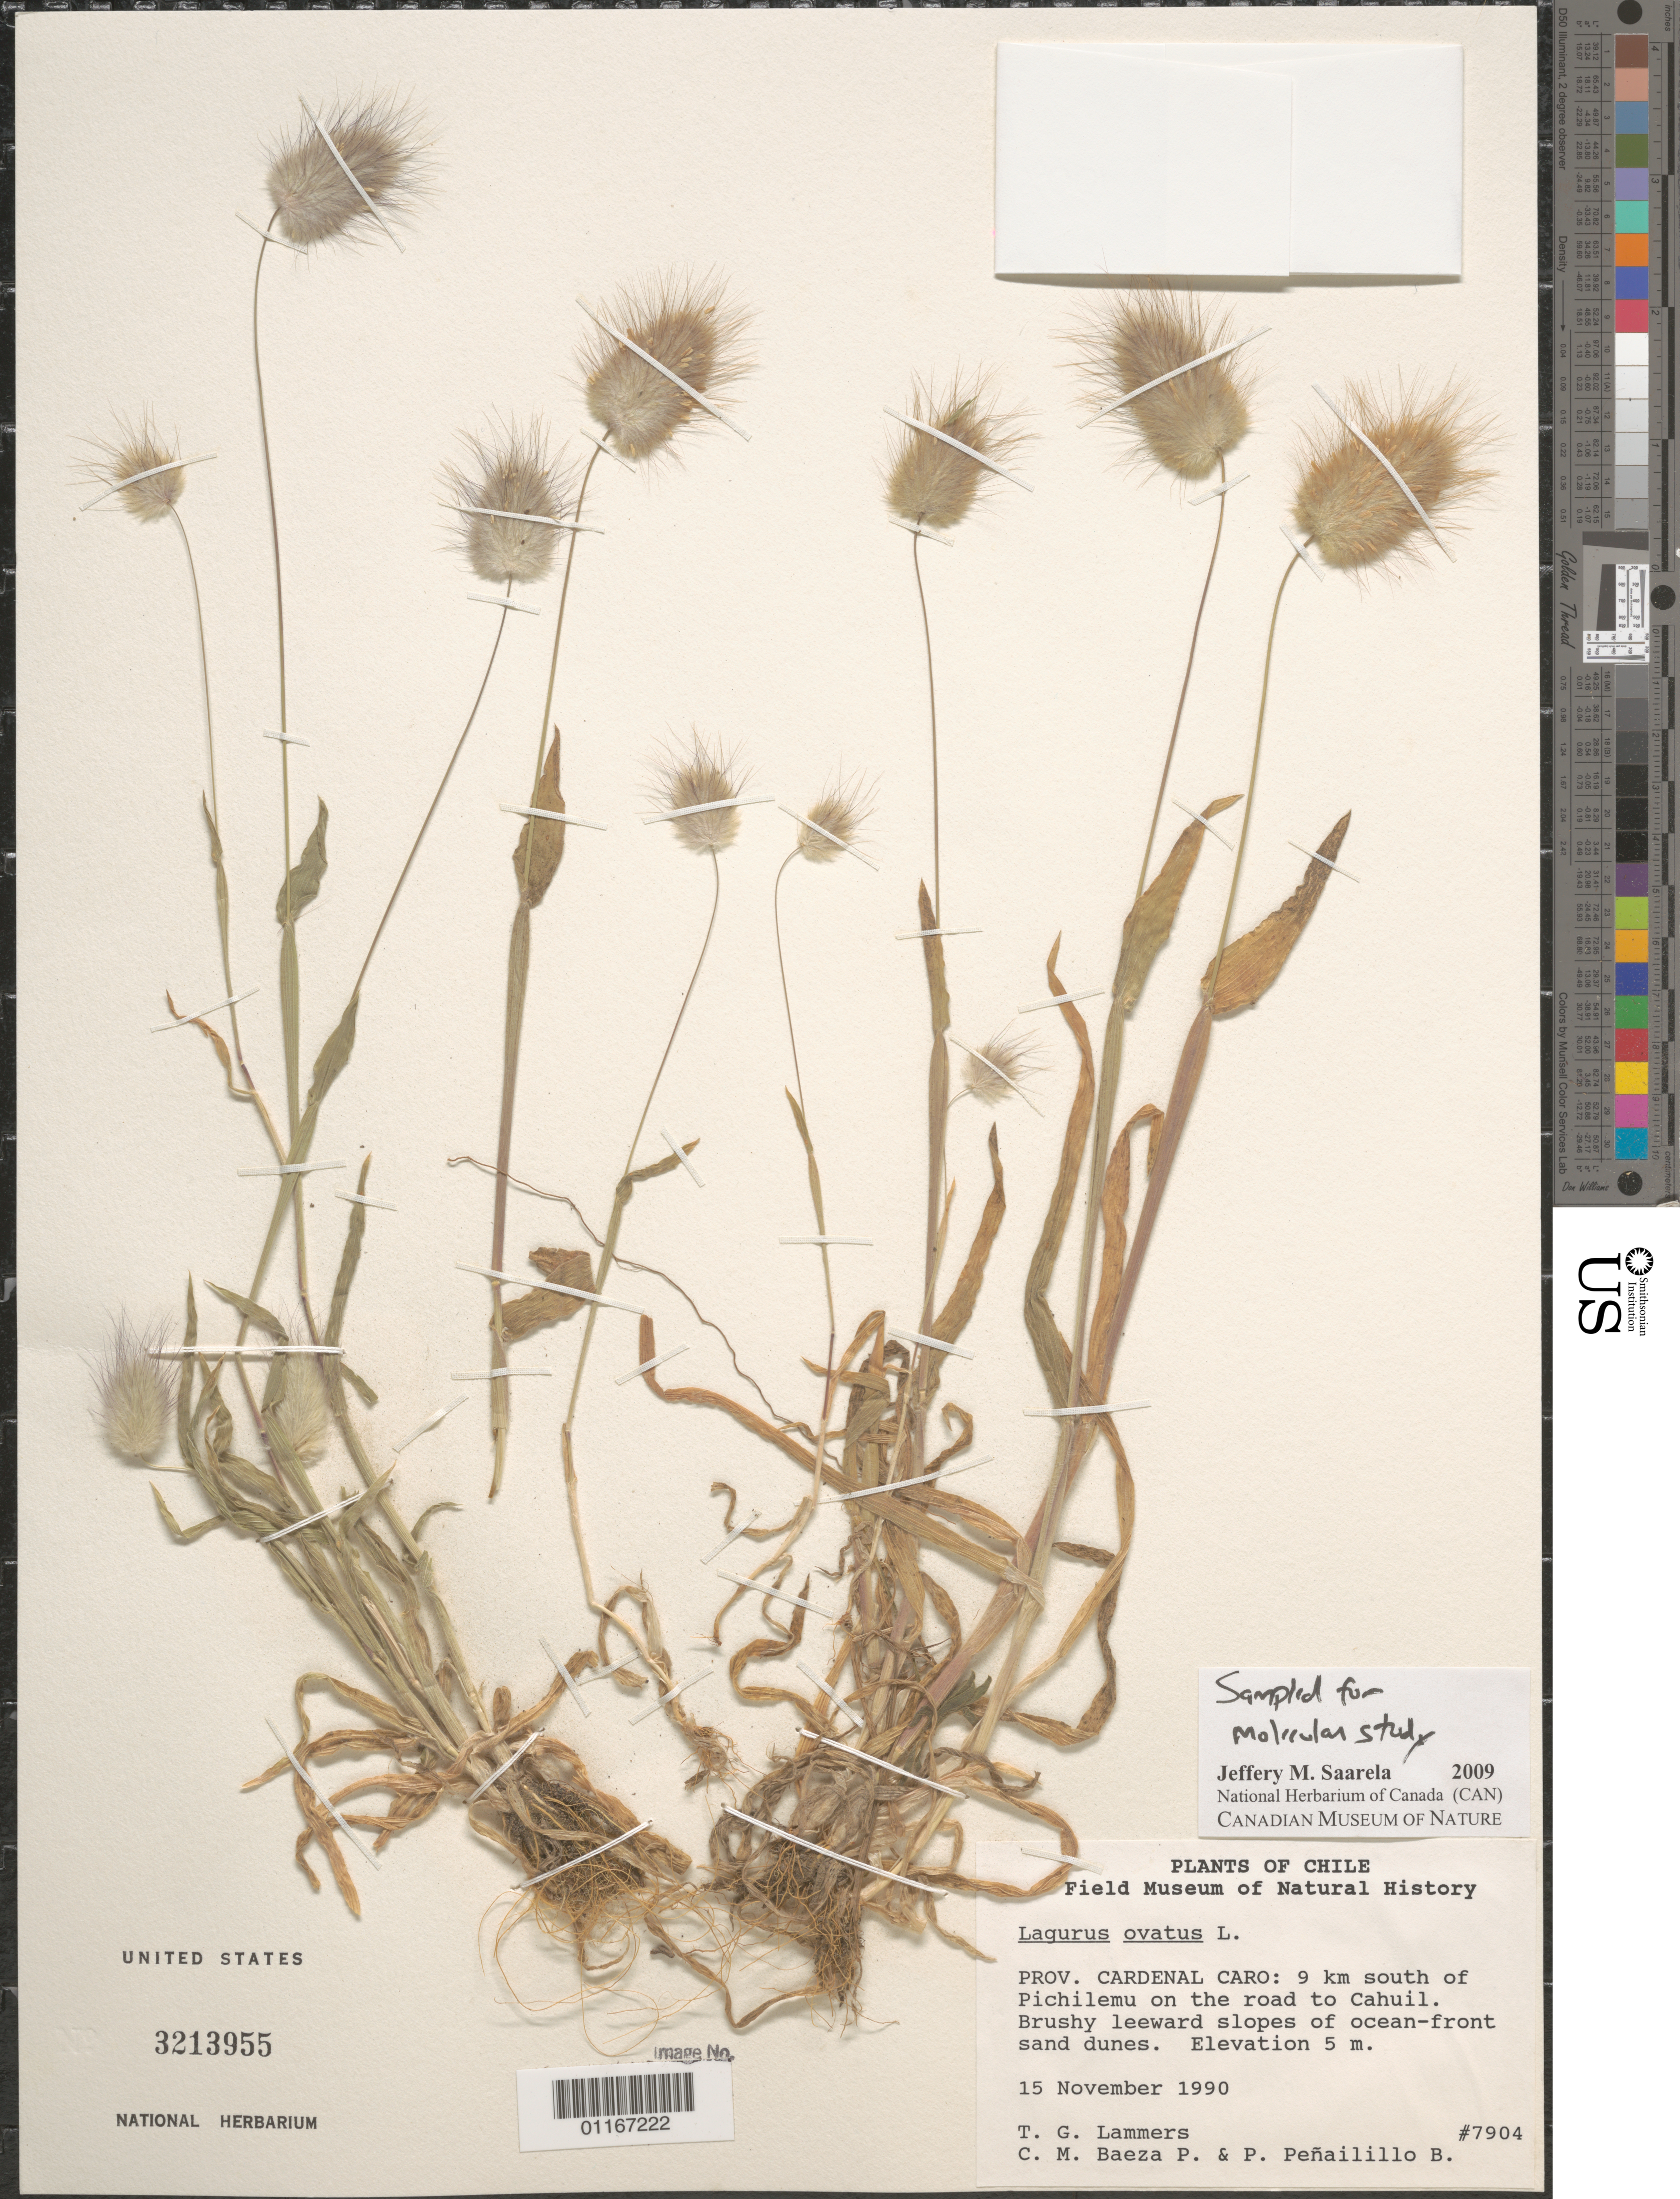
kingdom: Plantae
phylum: Tracheophyta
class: Liliopsida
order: Poales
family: Poaceae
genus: Lagurus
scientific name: Lagurus ovatus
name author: L.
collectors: T. G. Lammers, C. Baeza & P. Peñailillo B.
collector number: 7904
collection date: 1990-11-15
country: Chile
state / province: O'Higgins (VI)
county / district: Cardenal Caro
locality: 9 km south of Pichilemu on the road to Cahuil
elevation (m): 5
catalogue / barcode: US 3213955